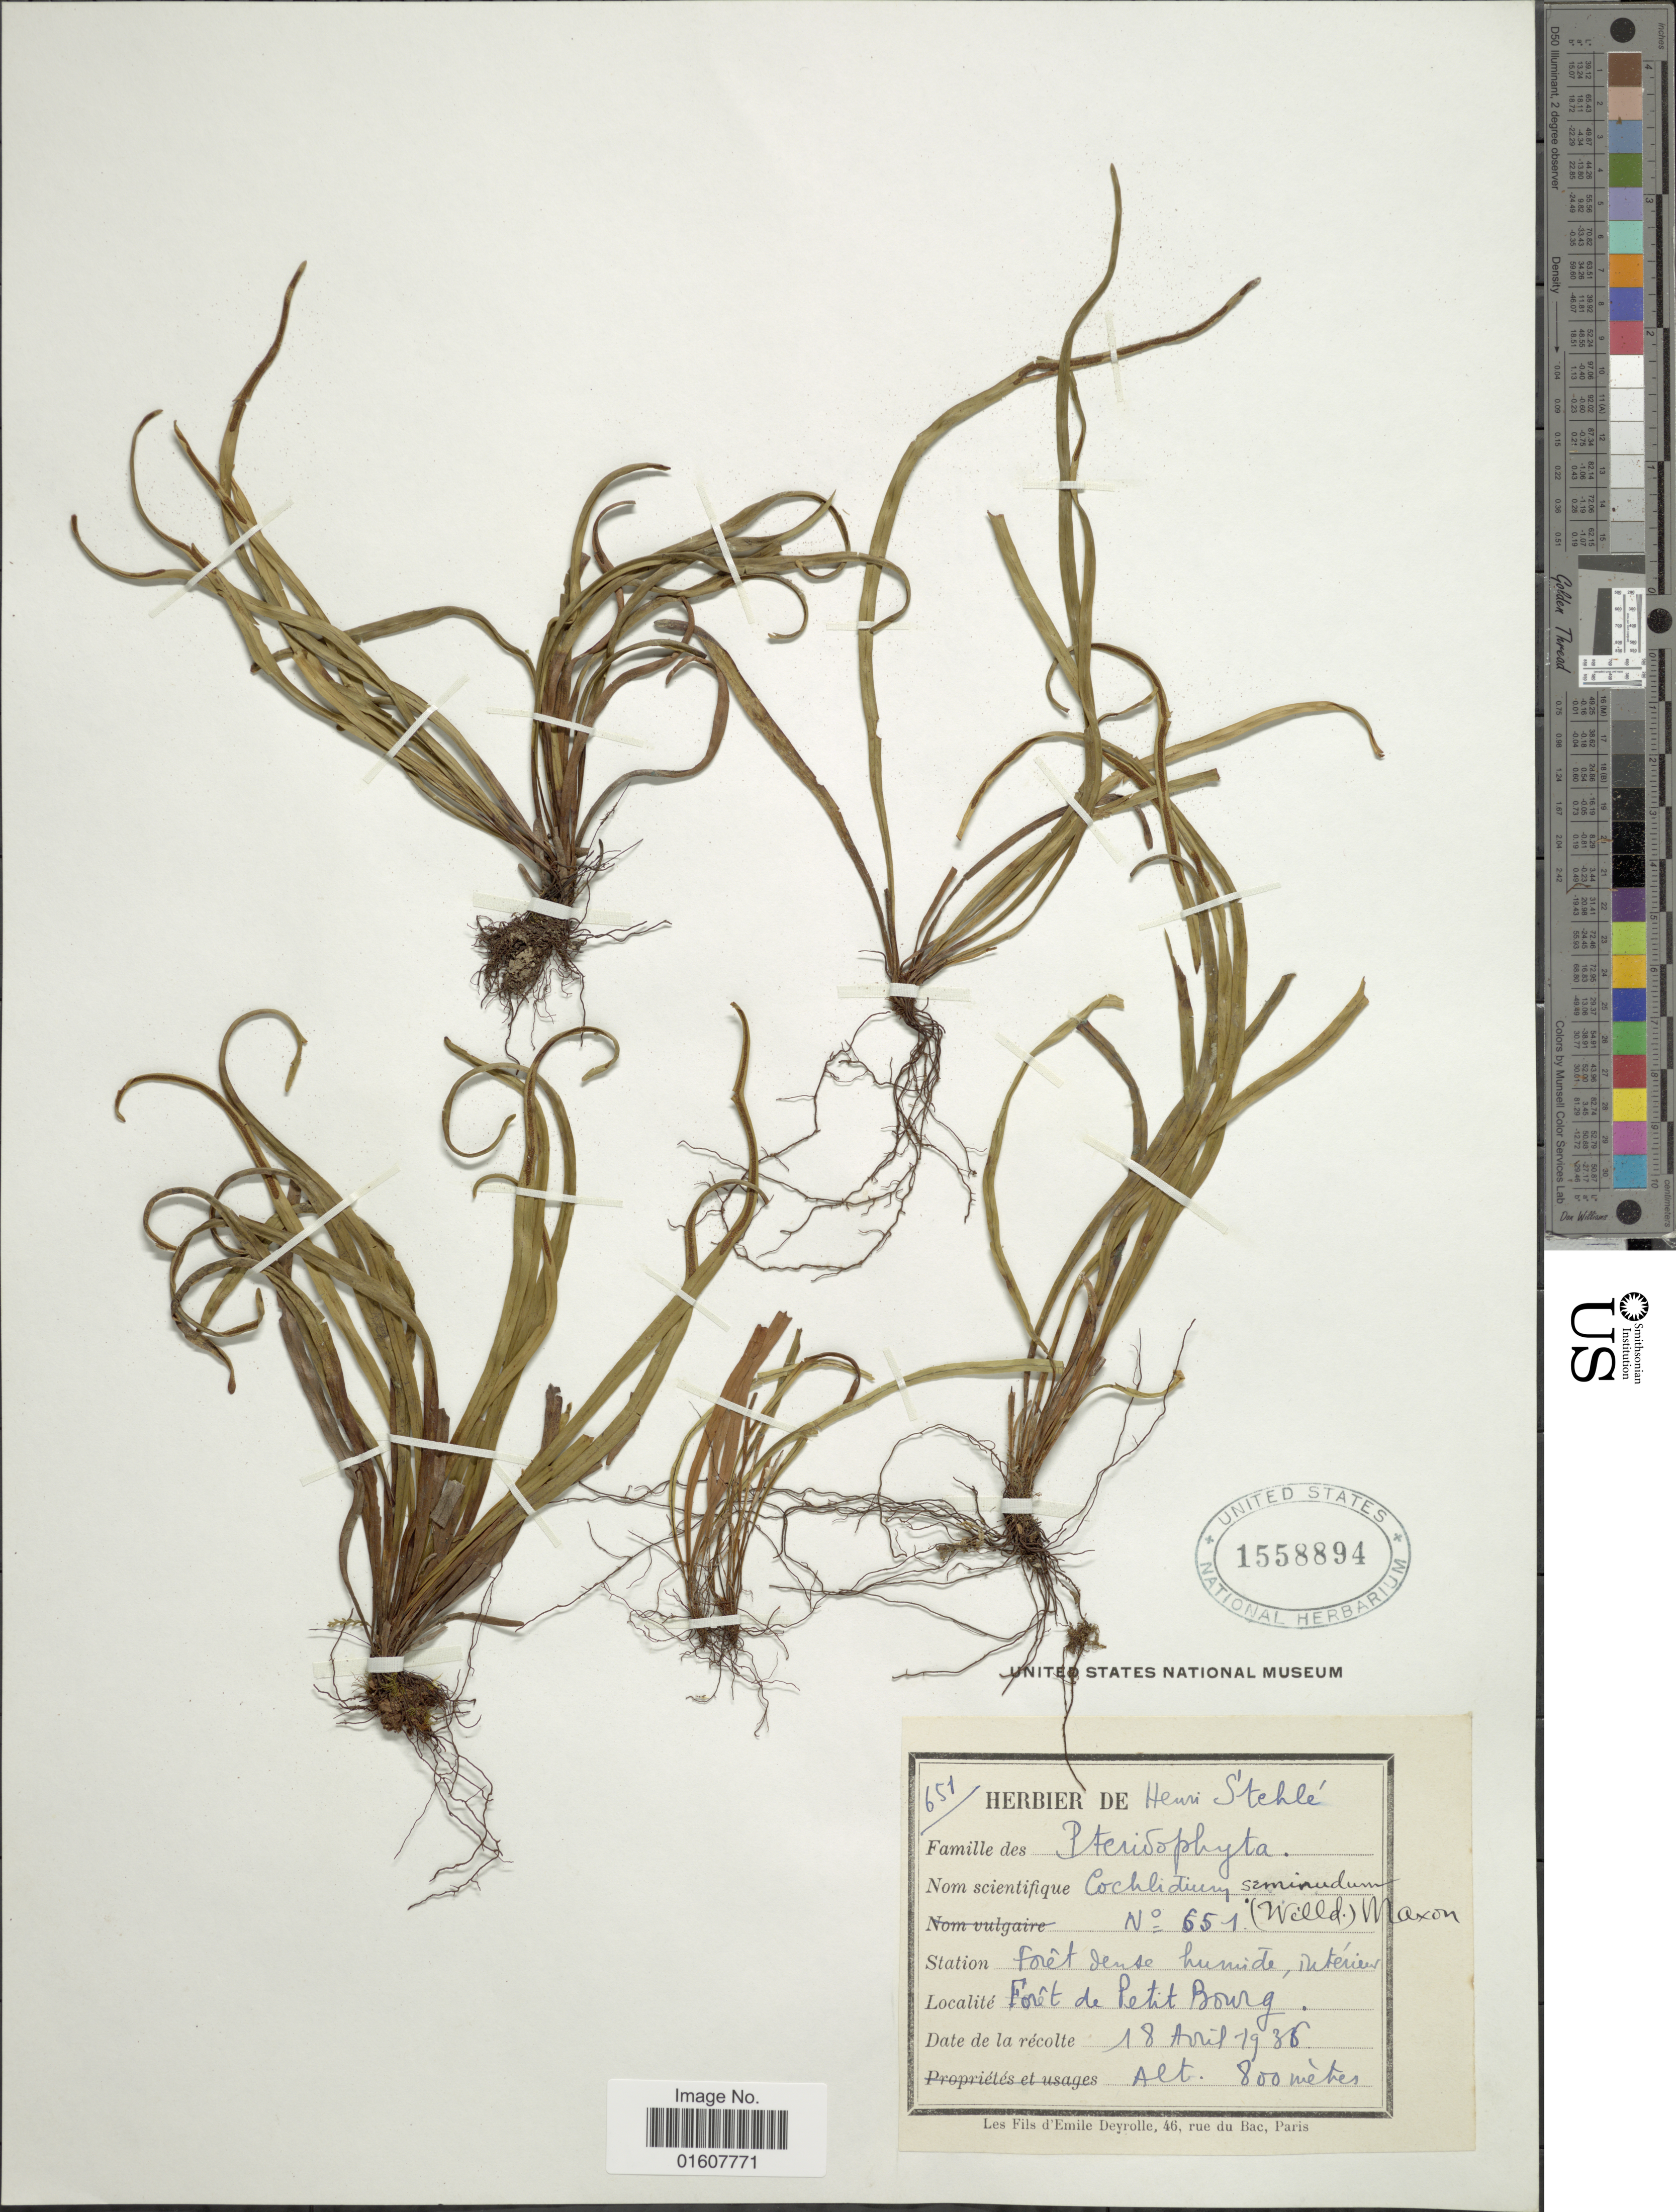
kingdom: Plantae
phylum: Tracheophyta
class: Polypodiopsida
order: Polypodiales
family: Polypodiaceae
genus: Cochlidium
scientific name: Cochlidium seminudum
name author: (Willd.) Maxon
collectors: H. Stehlé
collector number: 651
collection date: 1936-04-18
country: Guadeloupe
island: Leeward Is.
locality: Forêt dense humide, intérieure Forêt de Petit Bourg.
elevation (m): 800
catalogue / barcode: US 1558894